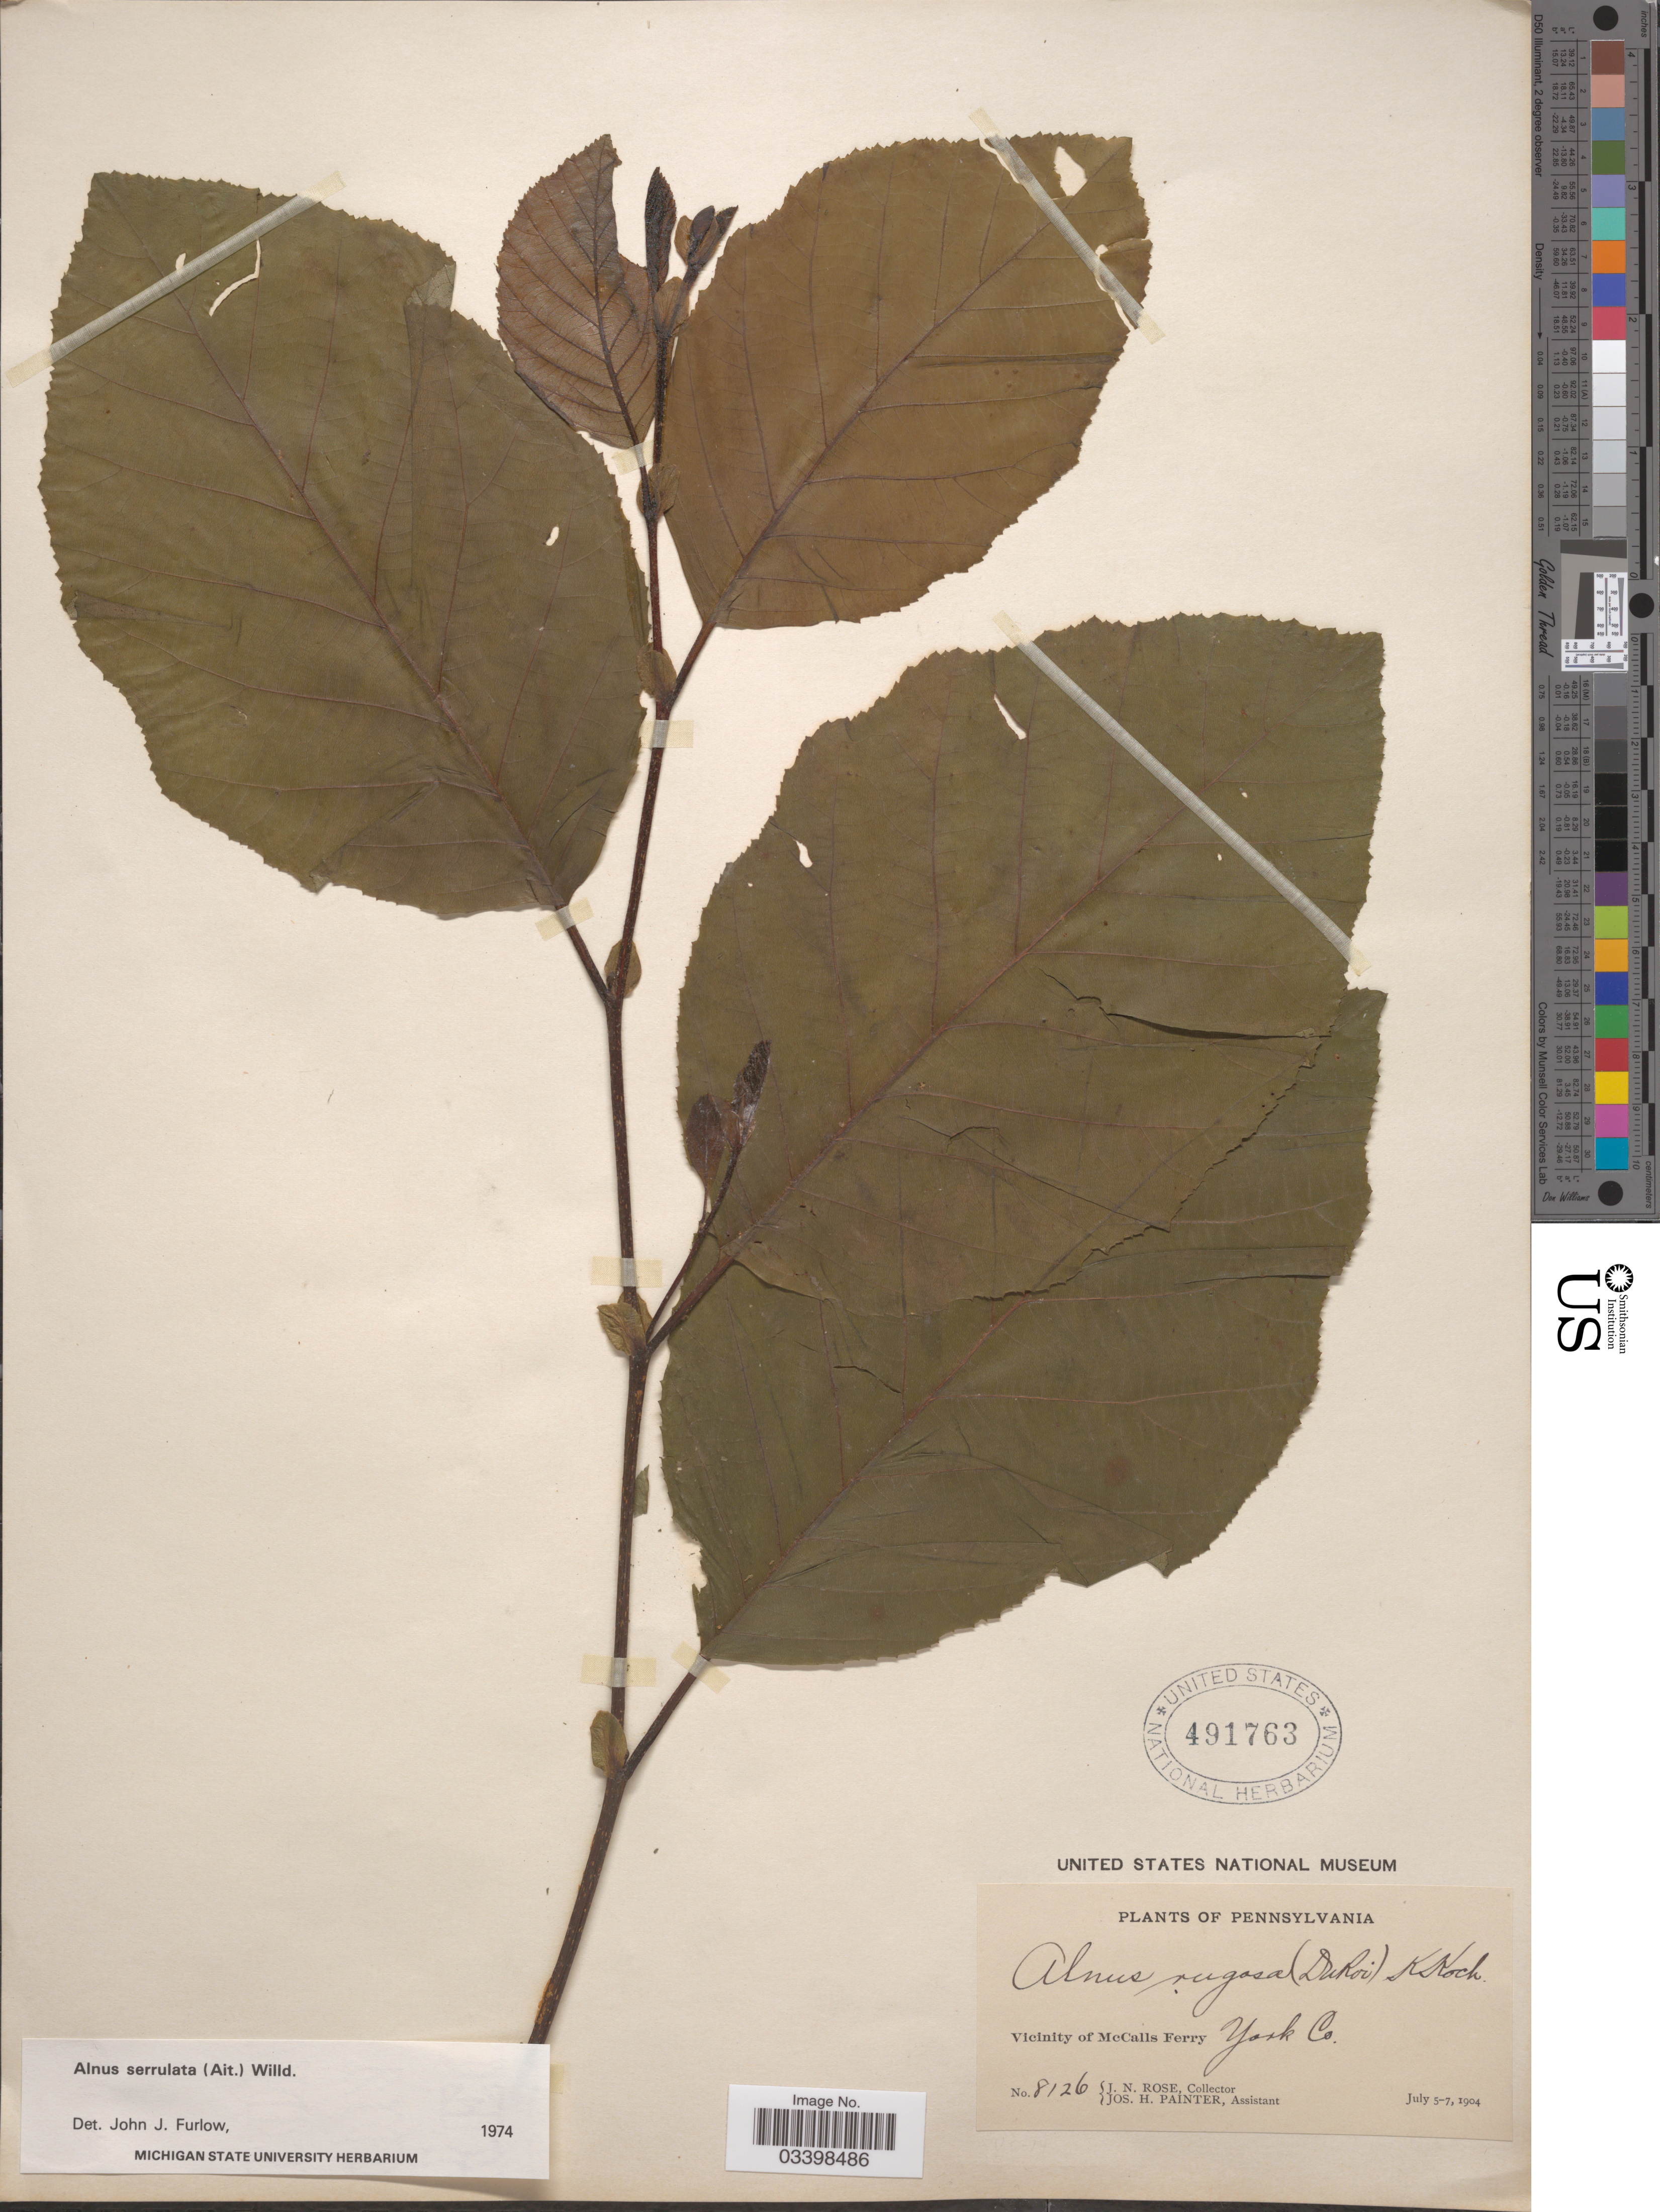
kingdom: Plantae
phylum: Tracheophyta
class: Magnoliopsida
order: Fagales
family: Betulaceae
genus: Alnus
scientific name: Alnus serrulata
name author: (Aiton) Willd.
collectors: J. N. Rose & J. H. Painter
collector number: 8126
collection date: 1904-07-05/1904-07-07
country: United States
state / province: Pennsylvania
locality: Vicinity of McCalls Ferry. York Co.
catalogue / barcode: US 491763